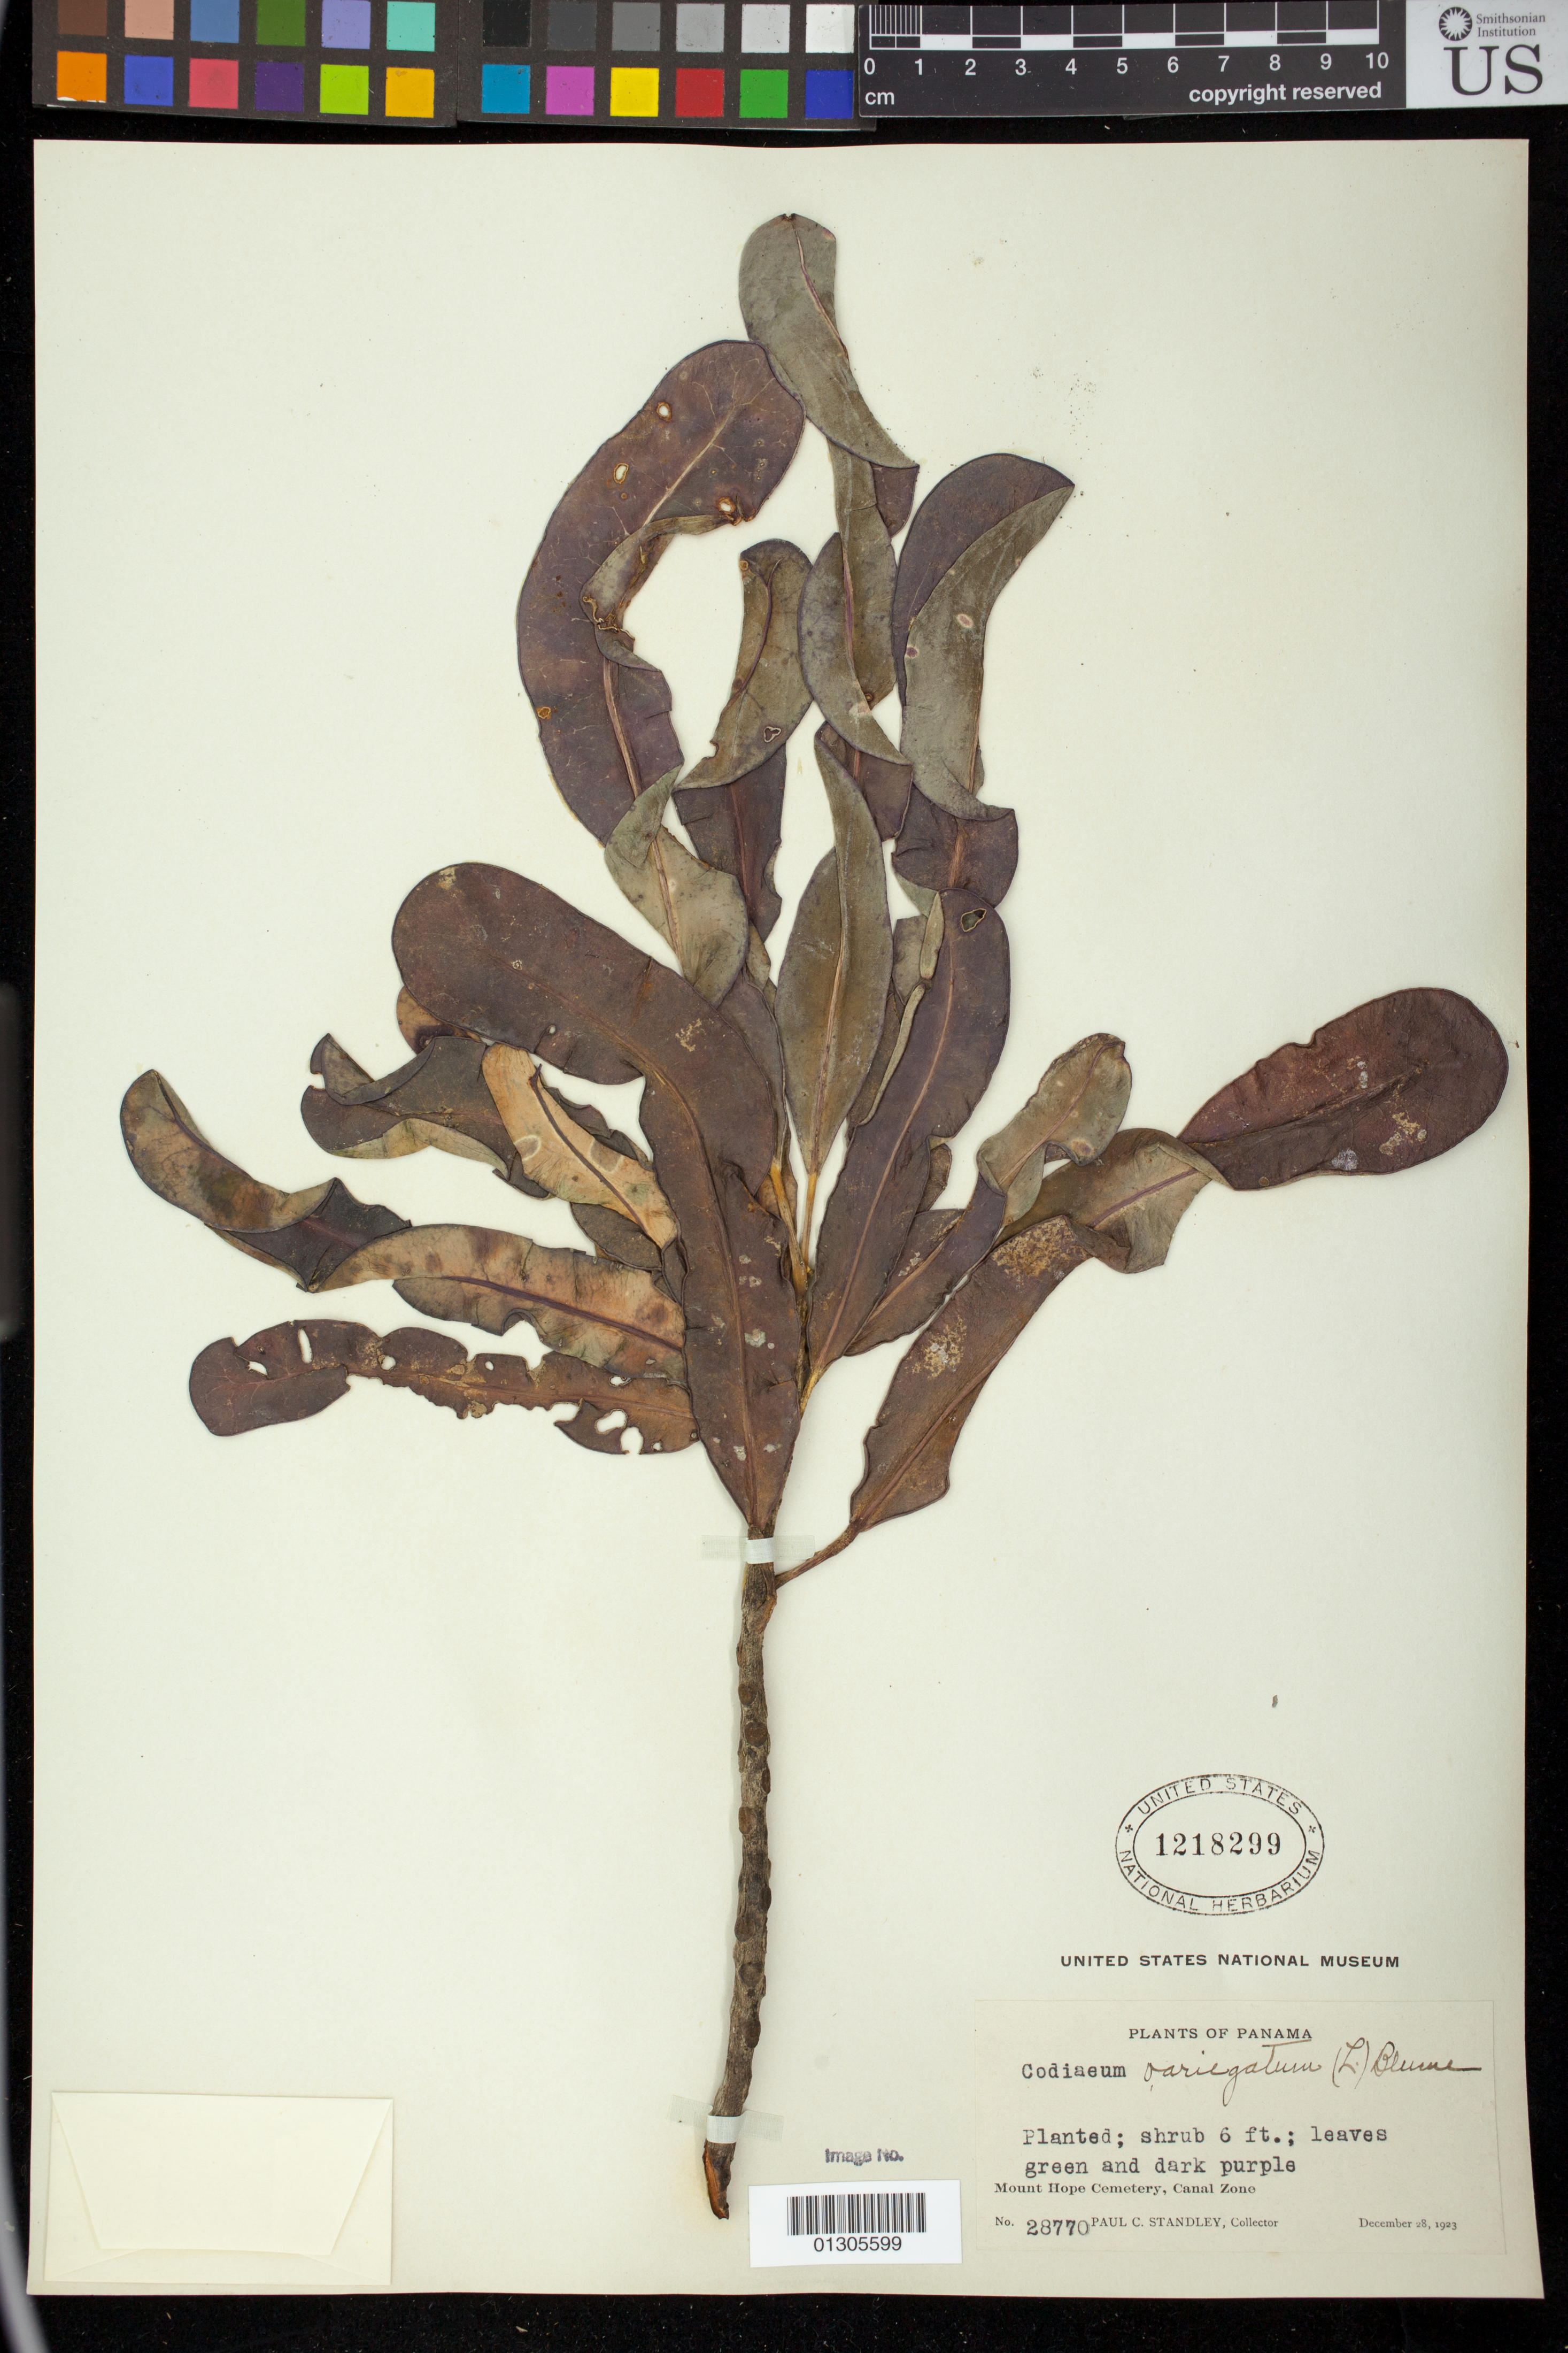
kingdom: Plantae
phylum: Tracheophyta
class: Magnoliopsida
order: Malpighiales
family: Euphorbiaceae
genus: Codiaeum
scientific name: Codiaeum variegatum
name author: (L.) Rumph. ex A. Juss.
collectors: P. C. Standley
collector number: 28770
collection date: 1923-12-28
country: Panama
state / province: Colón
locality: Mount Hope Cemetery, Canal Zone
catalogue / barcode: US 1218299